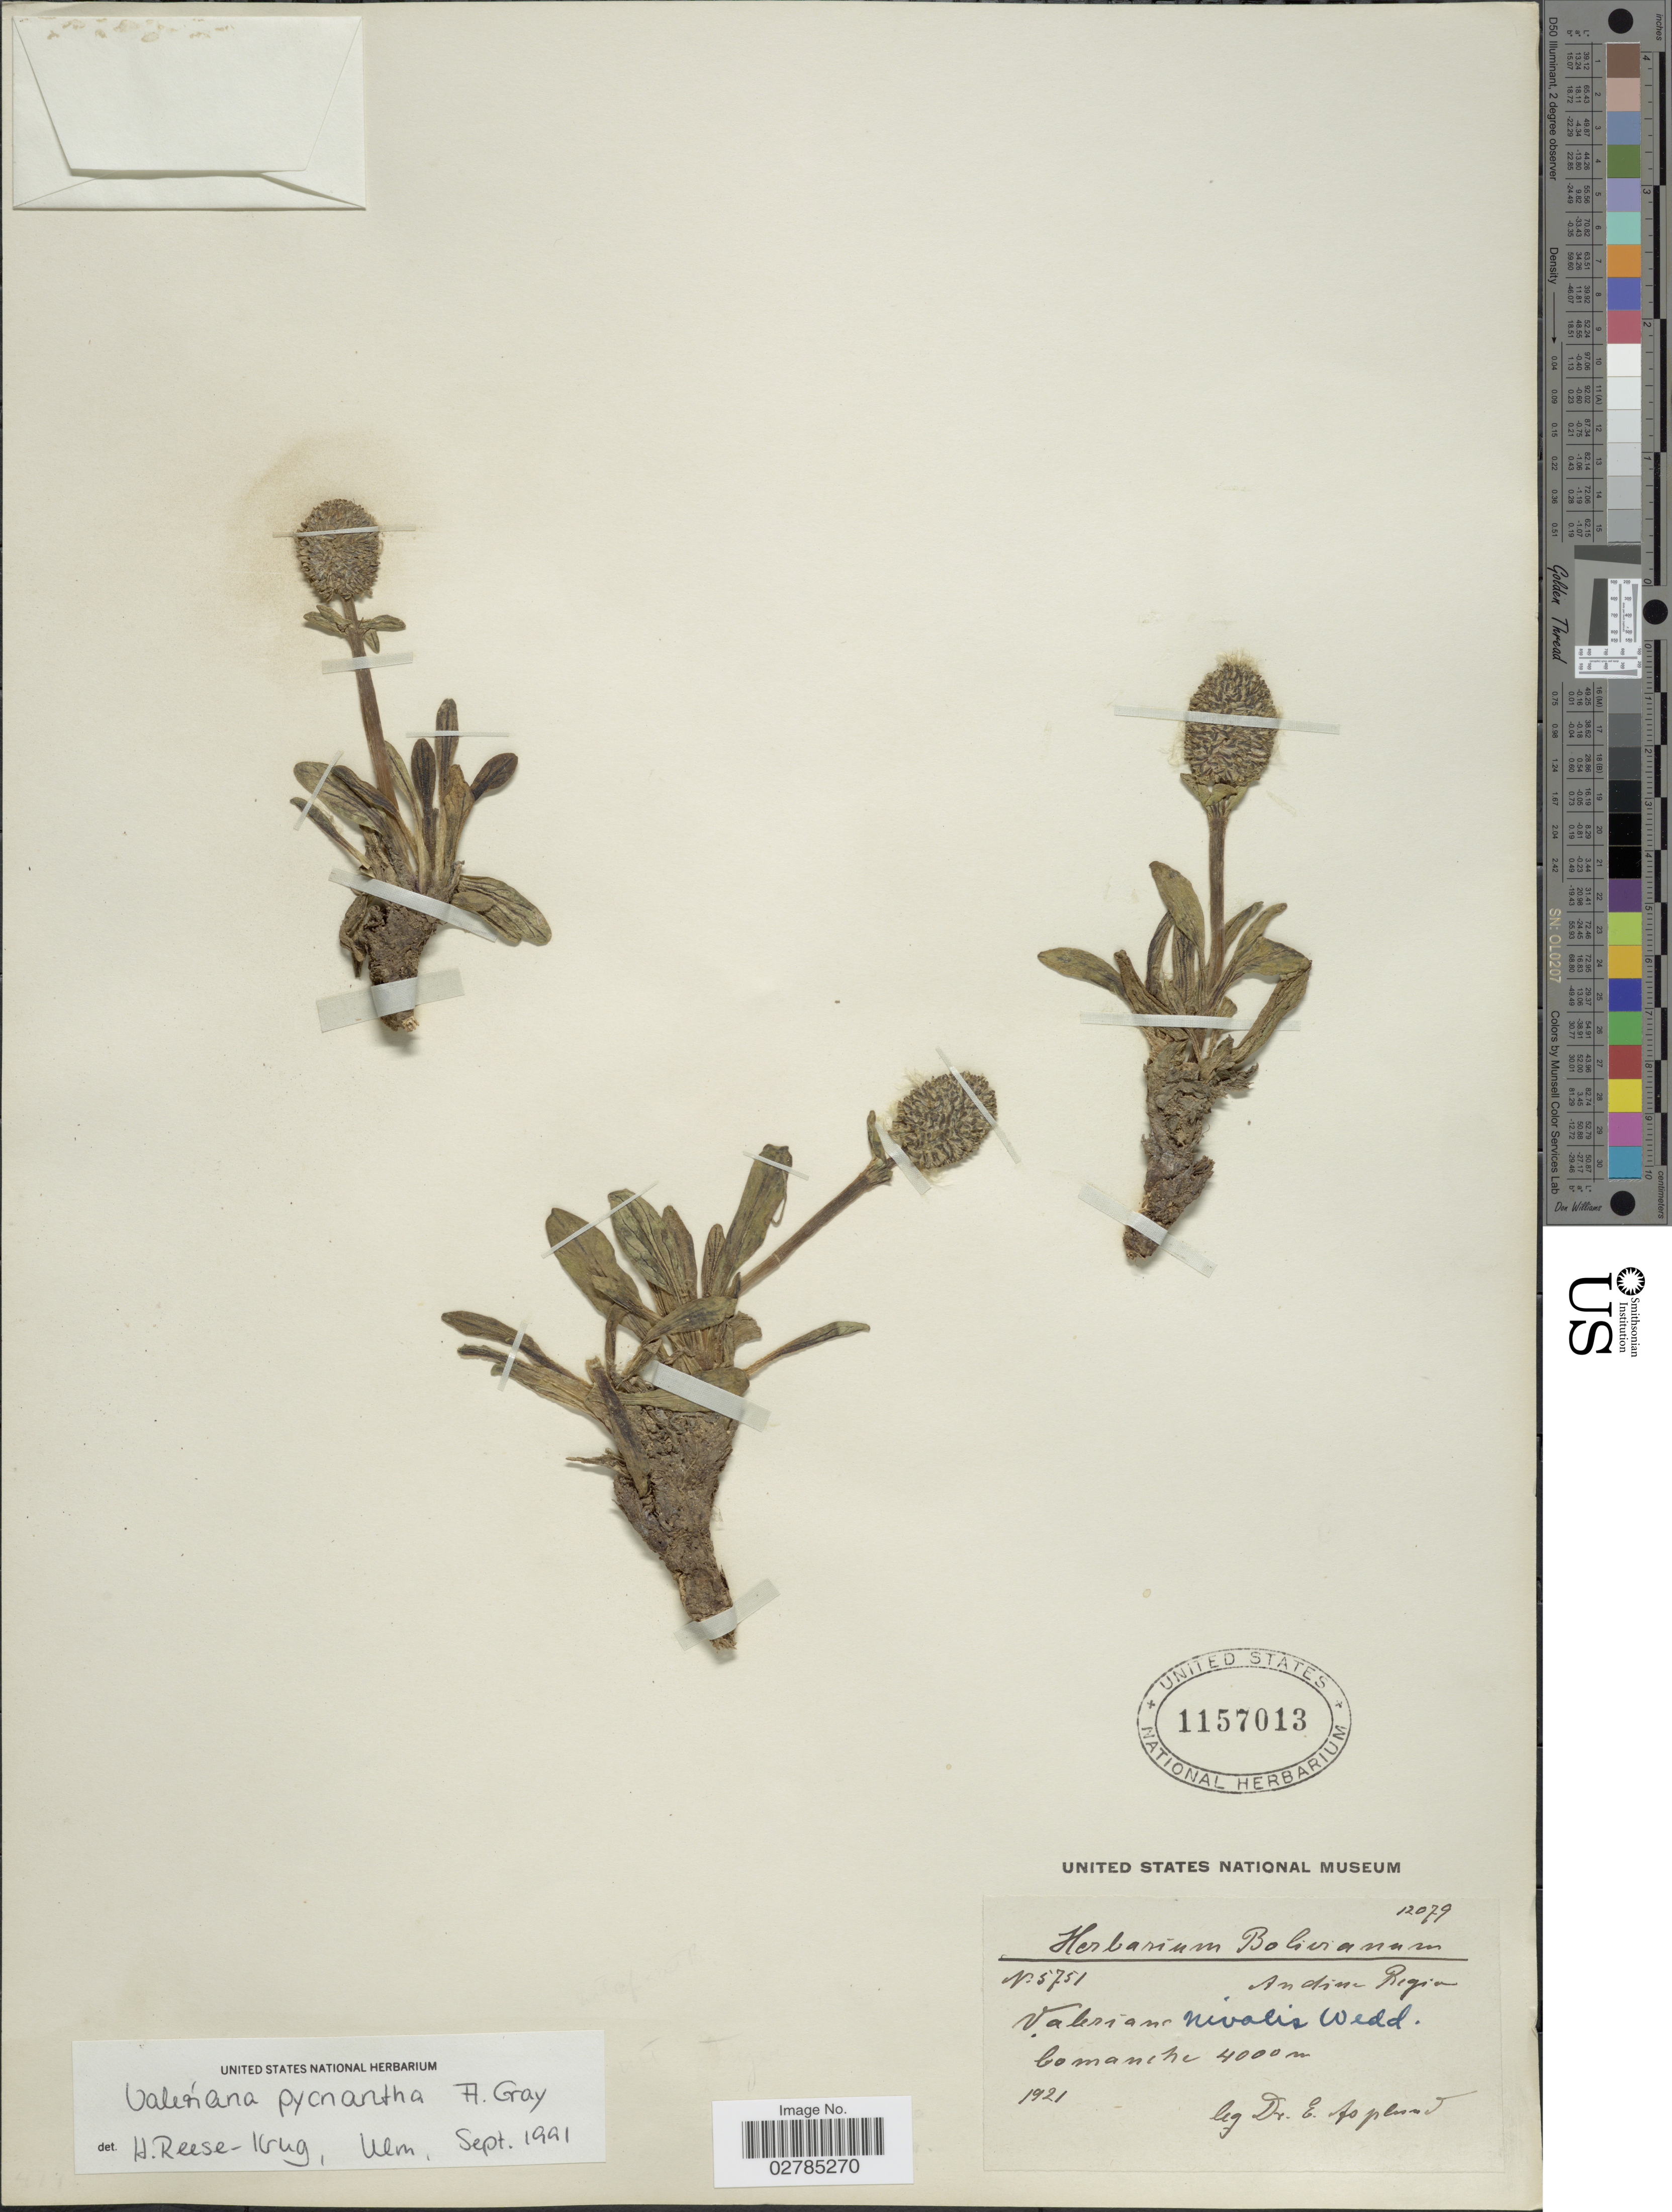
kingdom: Plantae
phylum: Tracheophyta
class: Magnoliopsida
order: Dipsacales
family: Caprifoliaceae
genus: Valeriana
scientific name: Valeriana pycnantha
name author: A. Gray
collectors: E. Asplund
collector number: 5751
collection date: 1921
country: Bolivia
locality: Comanche. Andine Region.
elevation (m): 4000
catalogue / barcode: US 1157013